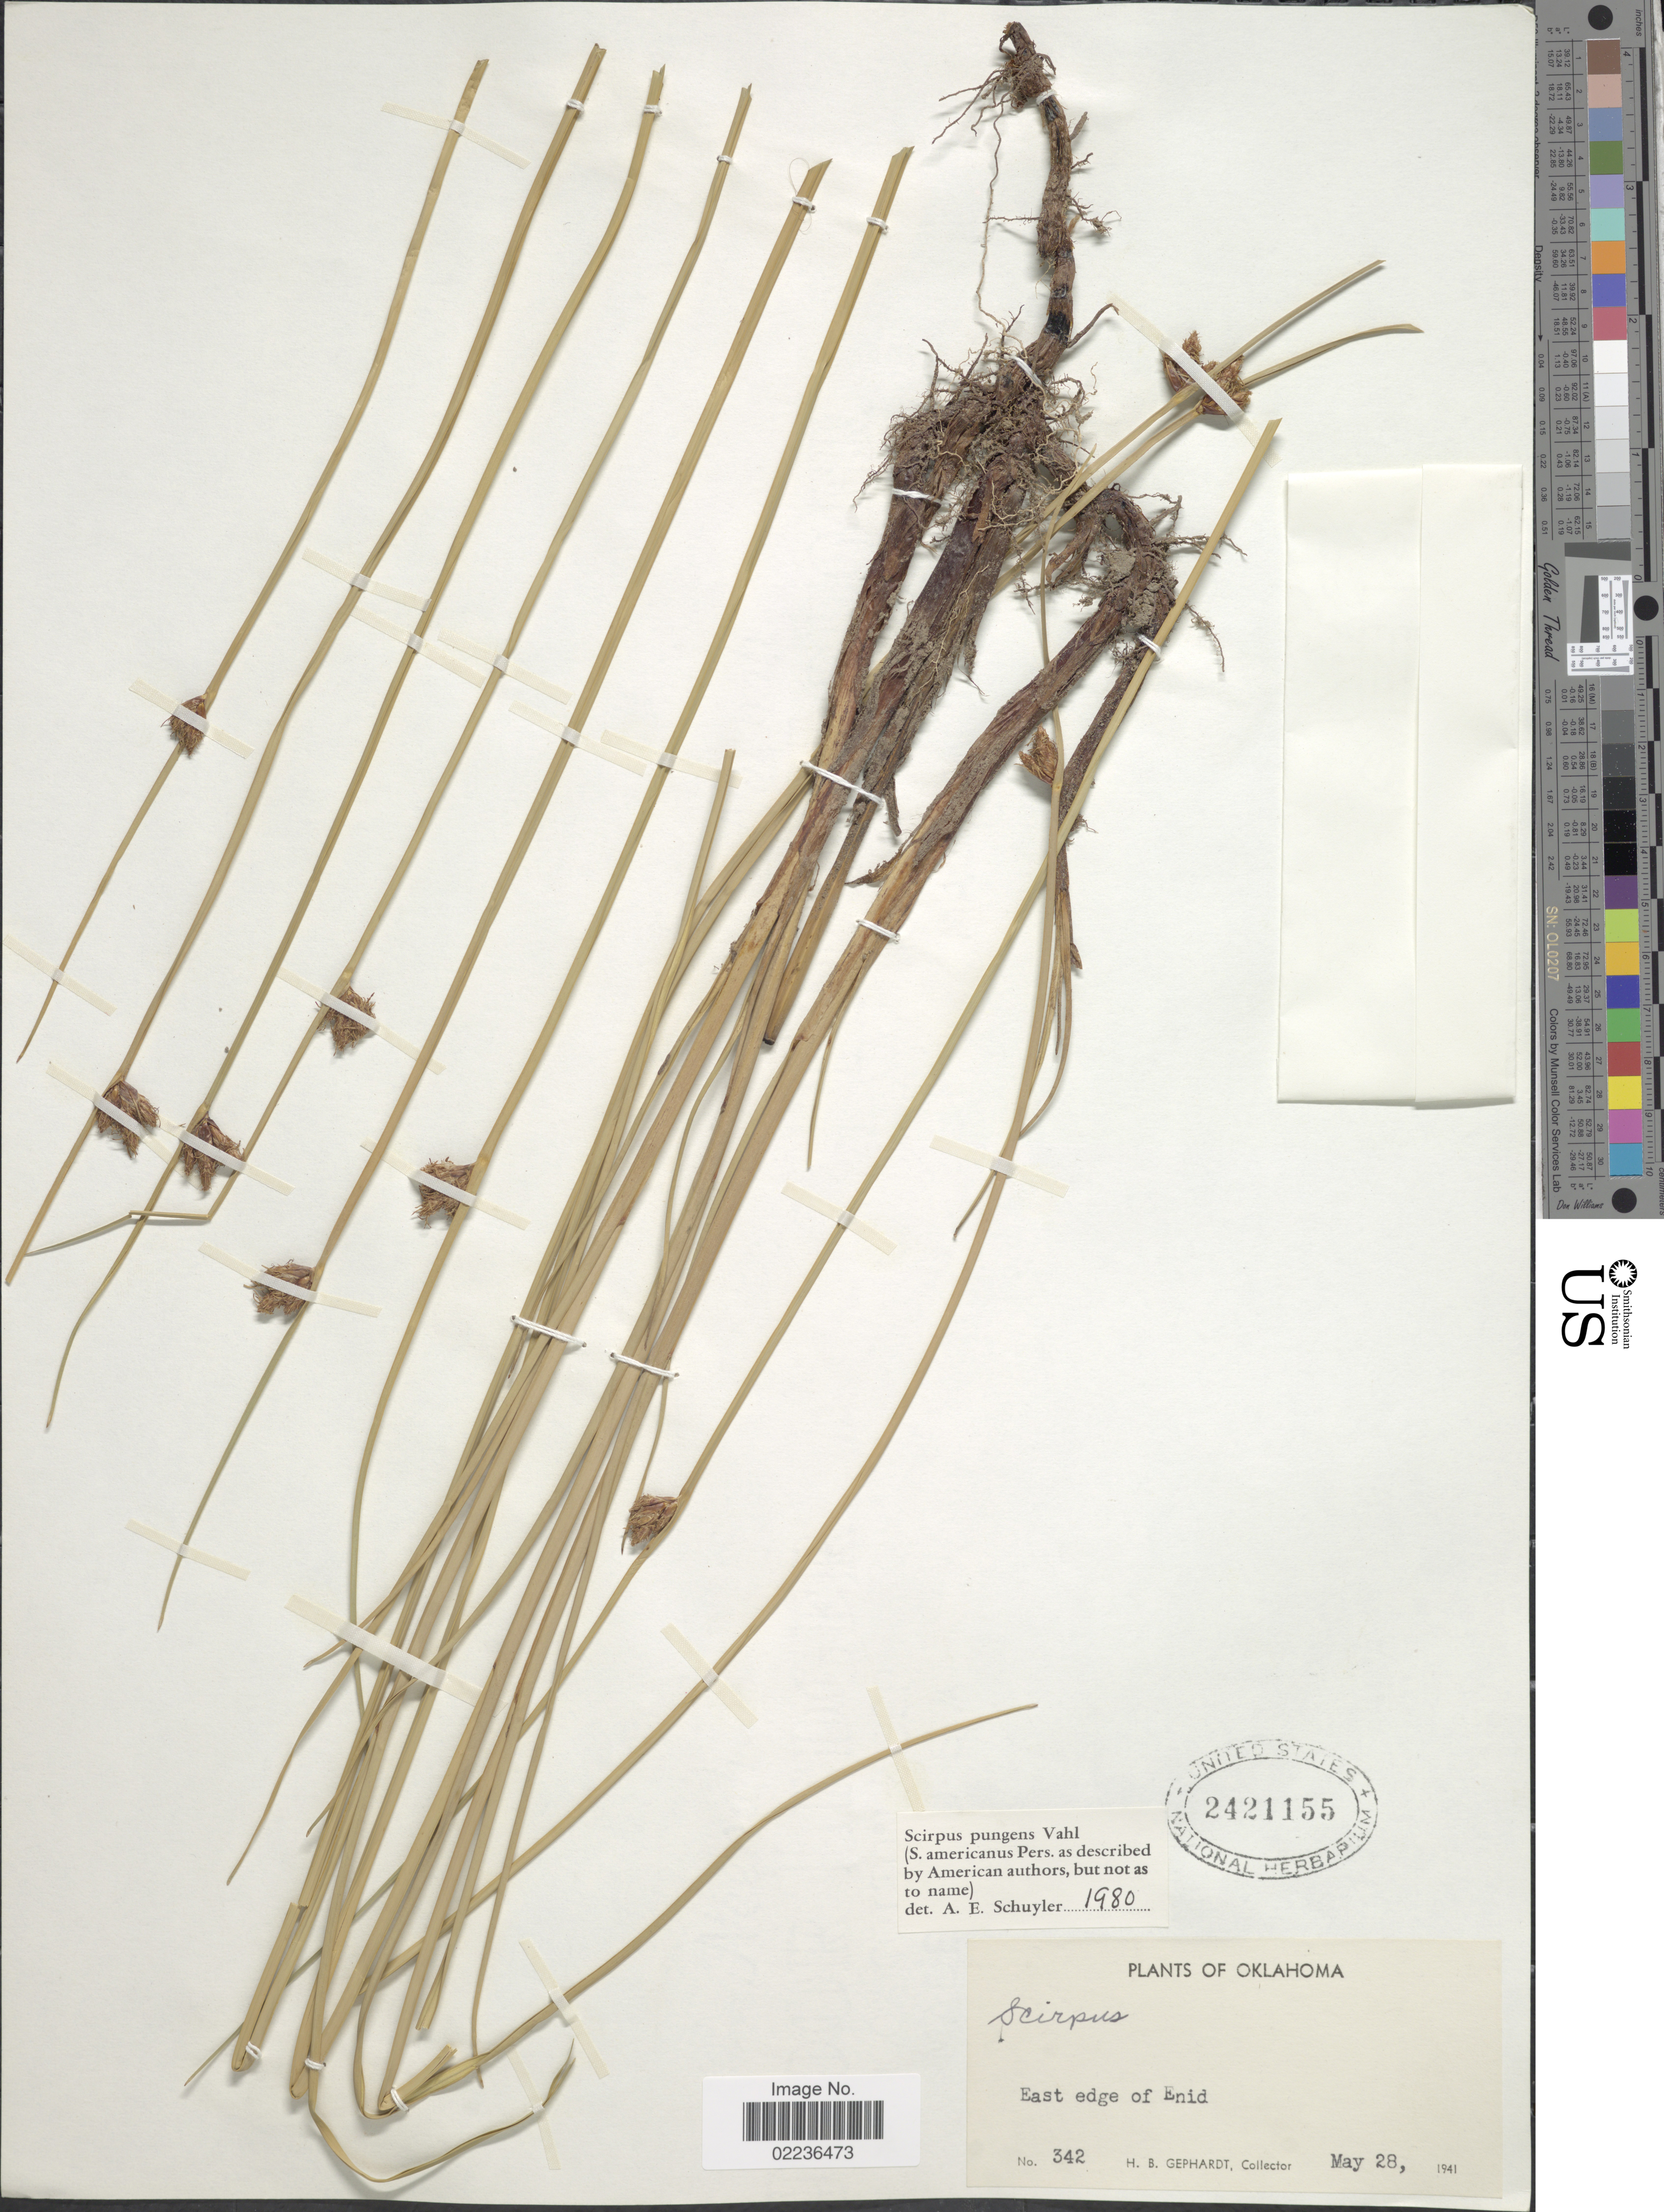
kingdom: Plantae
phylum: Tracheophyta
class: Liliopsida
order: Poales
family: Cyperaceae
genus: Schoenoplectus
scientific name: Schoenoplectus pungens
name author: (Vahl) Palla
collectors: H. Gephart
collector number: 342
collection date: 1941-05-28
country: United States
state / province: Oklahoma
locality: East edge of Enid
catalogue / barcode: US 2421155